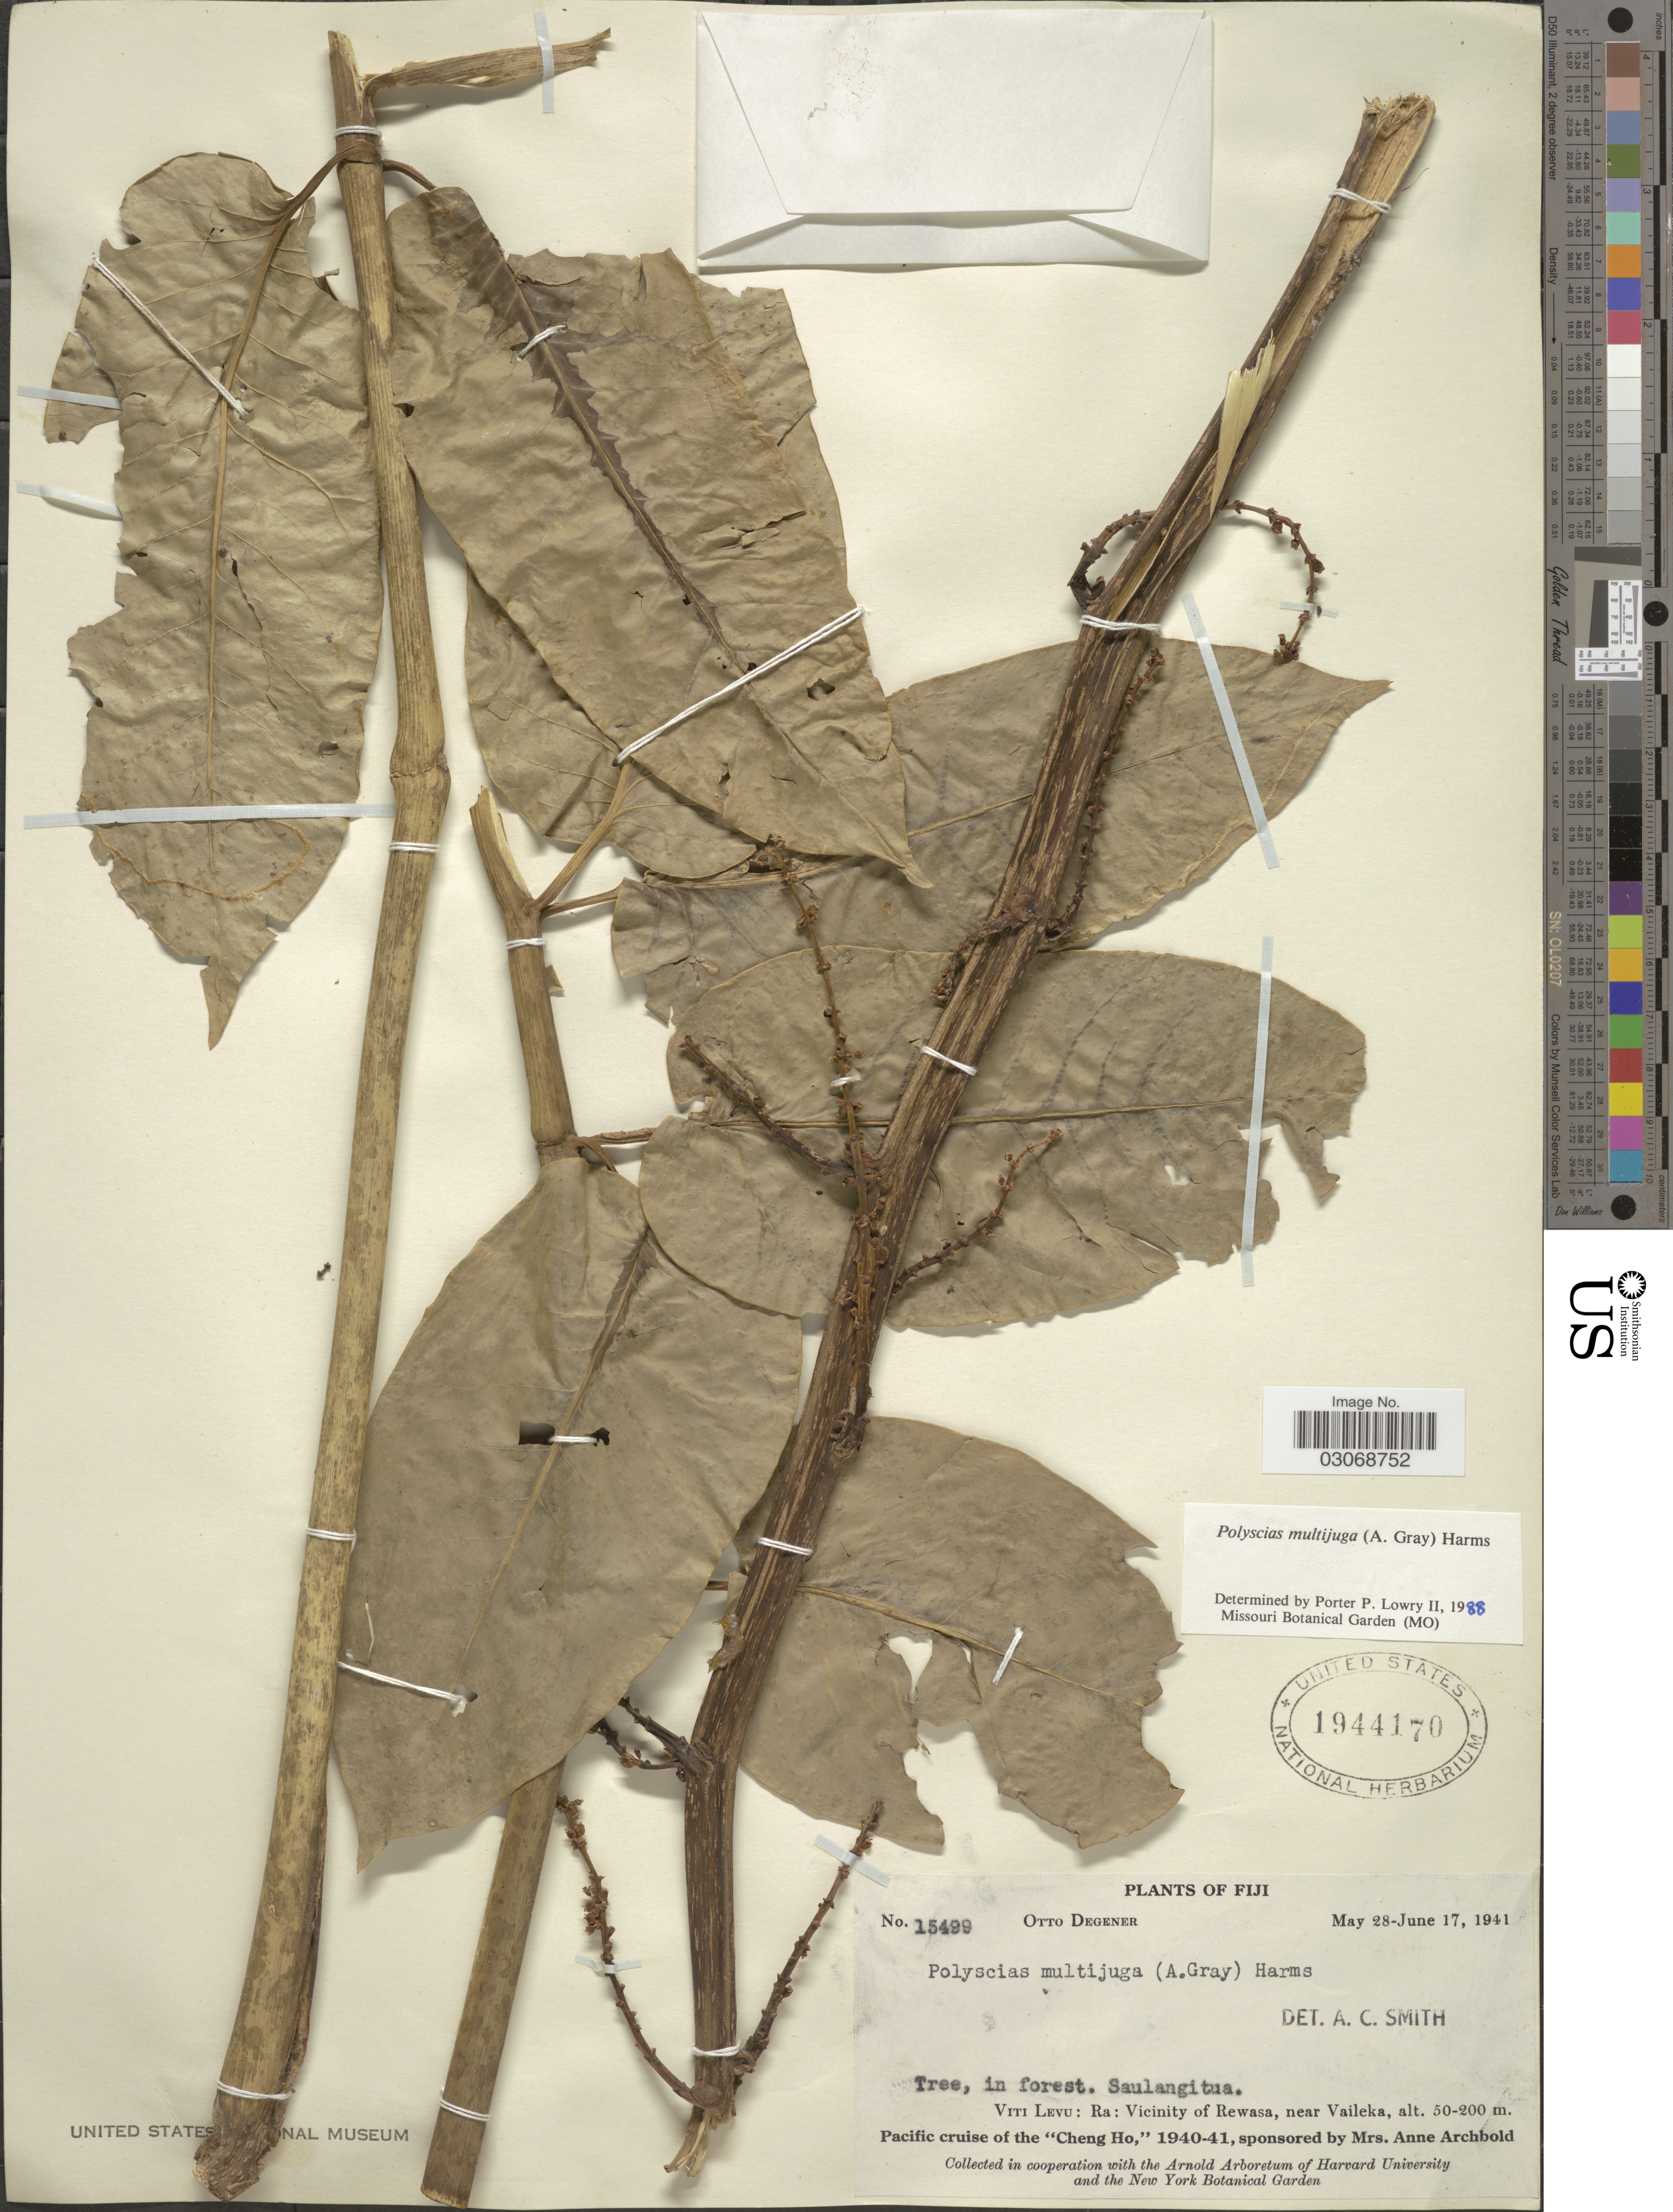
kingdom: Plantae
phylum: Tracheophyta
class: Magnoliopsida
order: Apiales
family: Araliaceae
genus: Polyscias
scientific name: Polyscias multijuga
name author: Harms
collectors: O. Degener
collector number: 15499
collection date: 1941-05-28/1941-06-17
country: Fiji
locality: Viti Levu: Ra: Vicinity of Rewasa, near Vaileka, Pacific cruise of the "Cheng Ho".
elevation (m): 50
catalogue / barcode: US 1944170